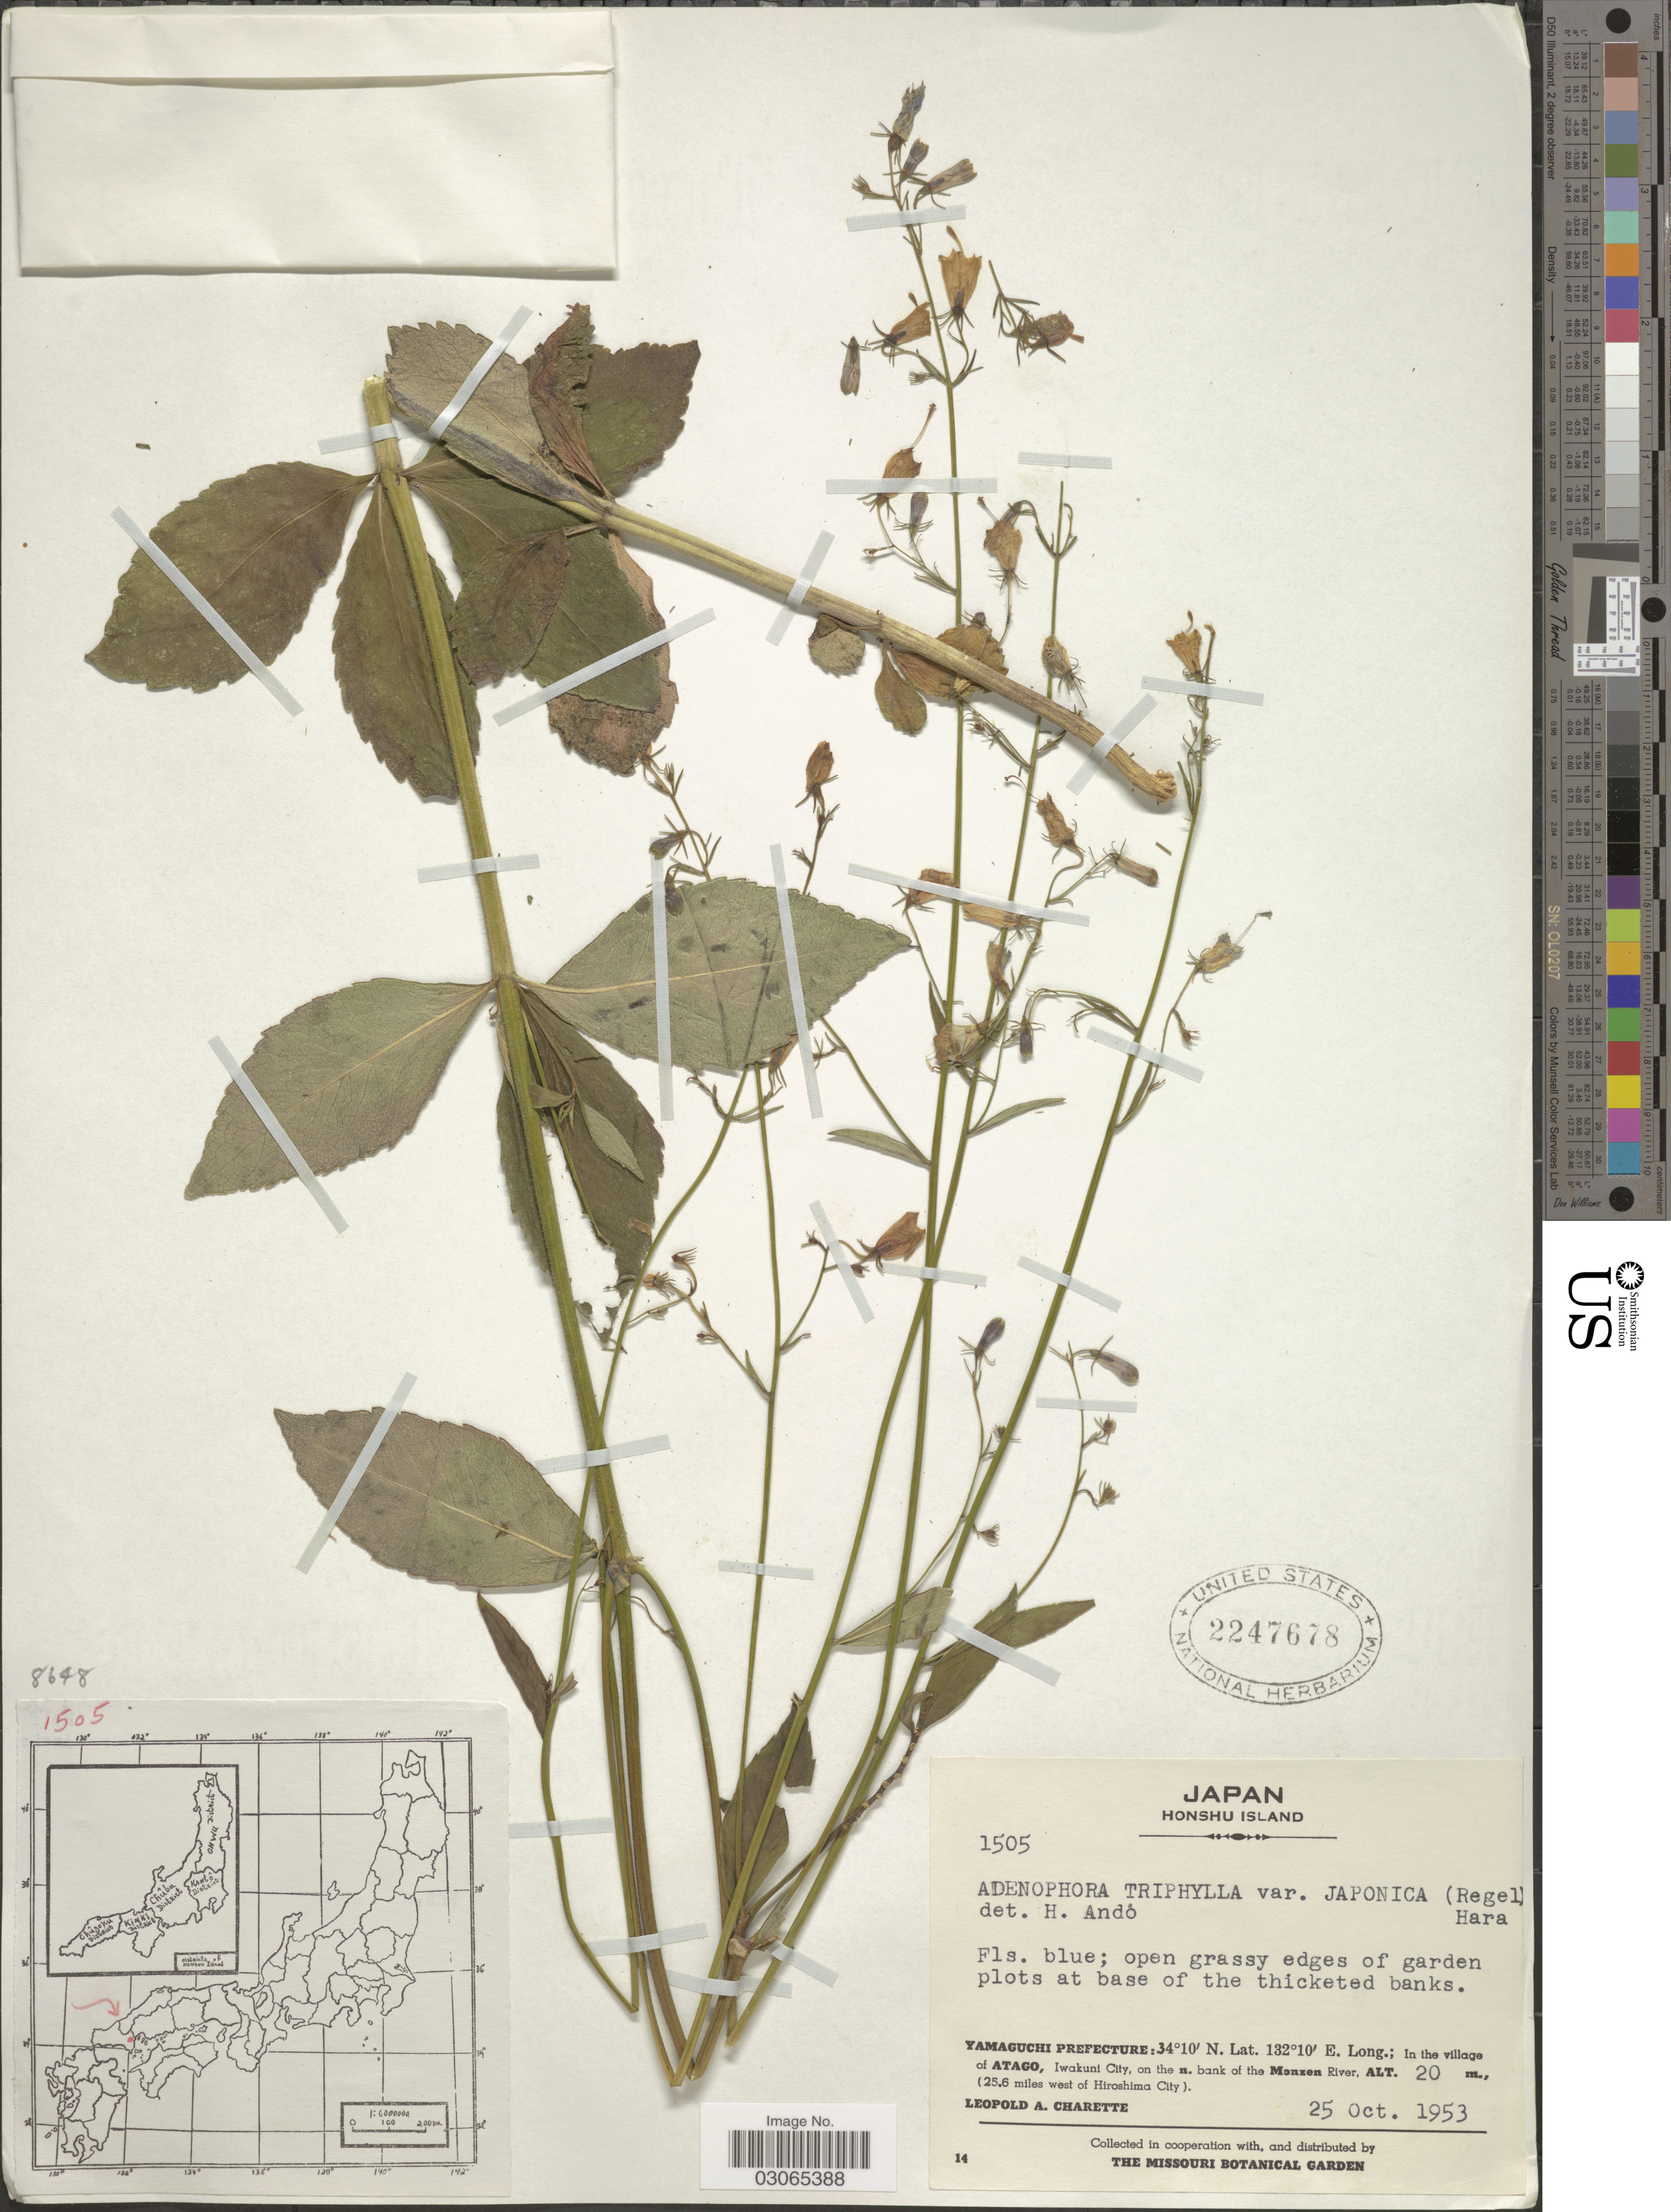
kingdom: Plantae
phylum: Tracheophyta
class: Magnoliopsida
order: Asterales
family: Campanulaceae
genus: Adenophora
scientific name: Adenophora triphylla var. japonica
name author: (Regel) H. Hara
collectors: L. A. Charette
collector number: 1505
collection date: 1953-10-25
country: Japan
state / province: Yamaguti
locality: Honshu Island. Yamaguchi Prefecture: In the village of Atago, Iwakuni City, on the n. bank of the Monzen River. (25.6 miles west of Hiroshima City).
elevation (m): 20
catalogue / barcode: US 2247678